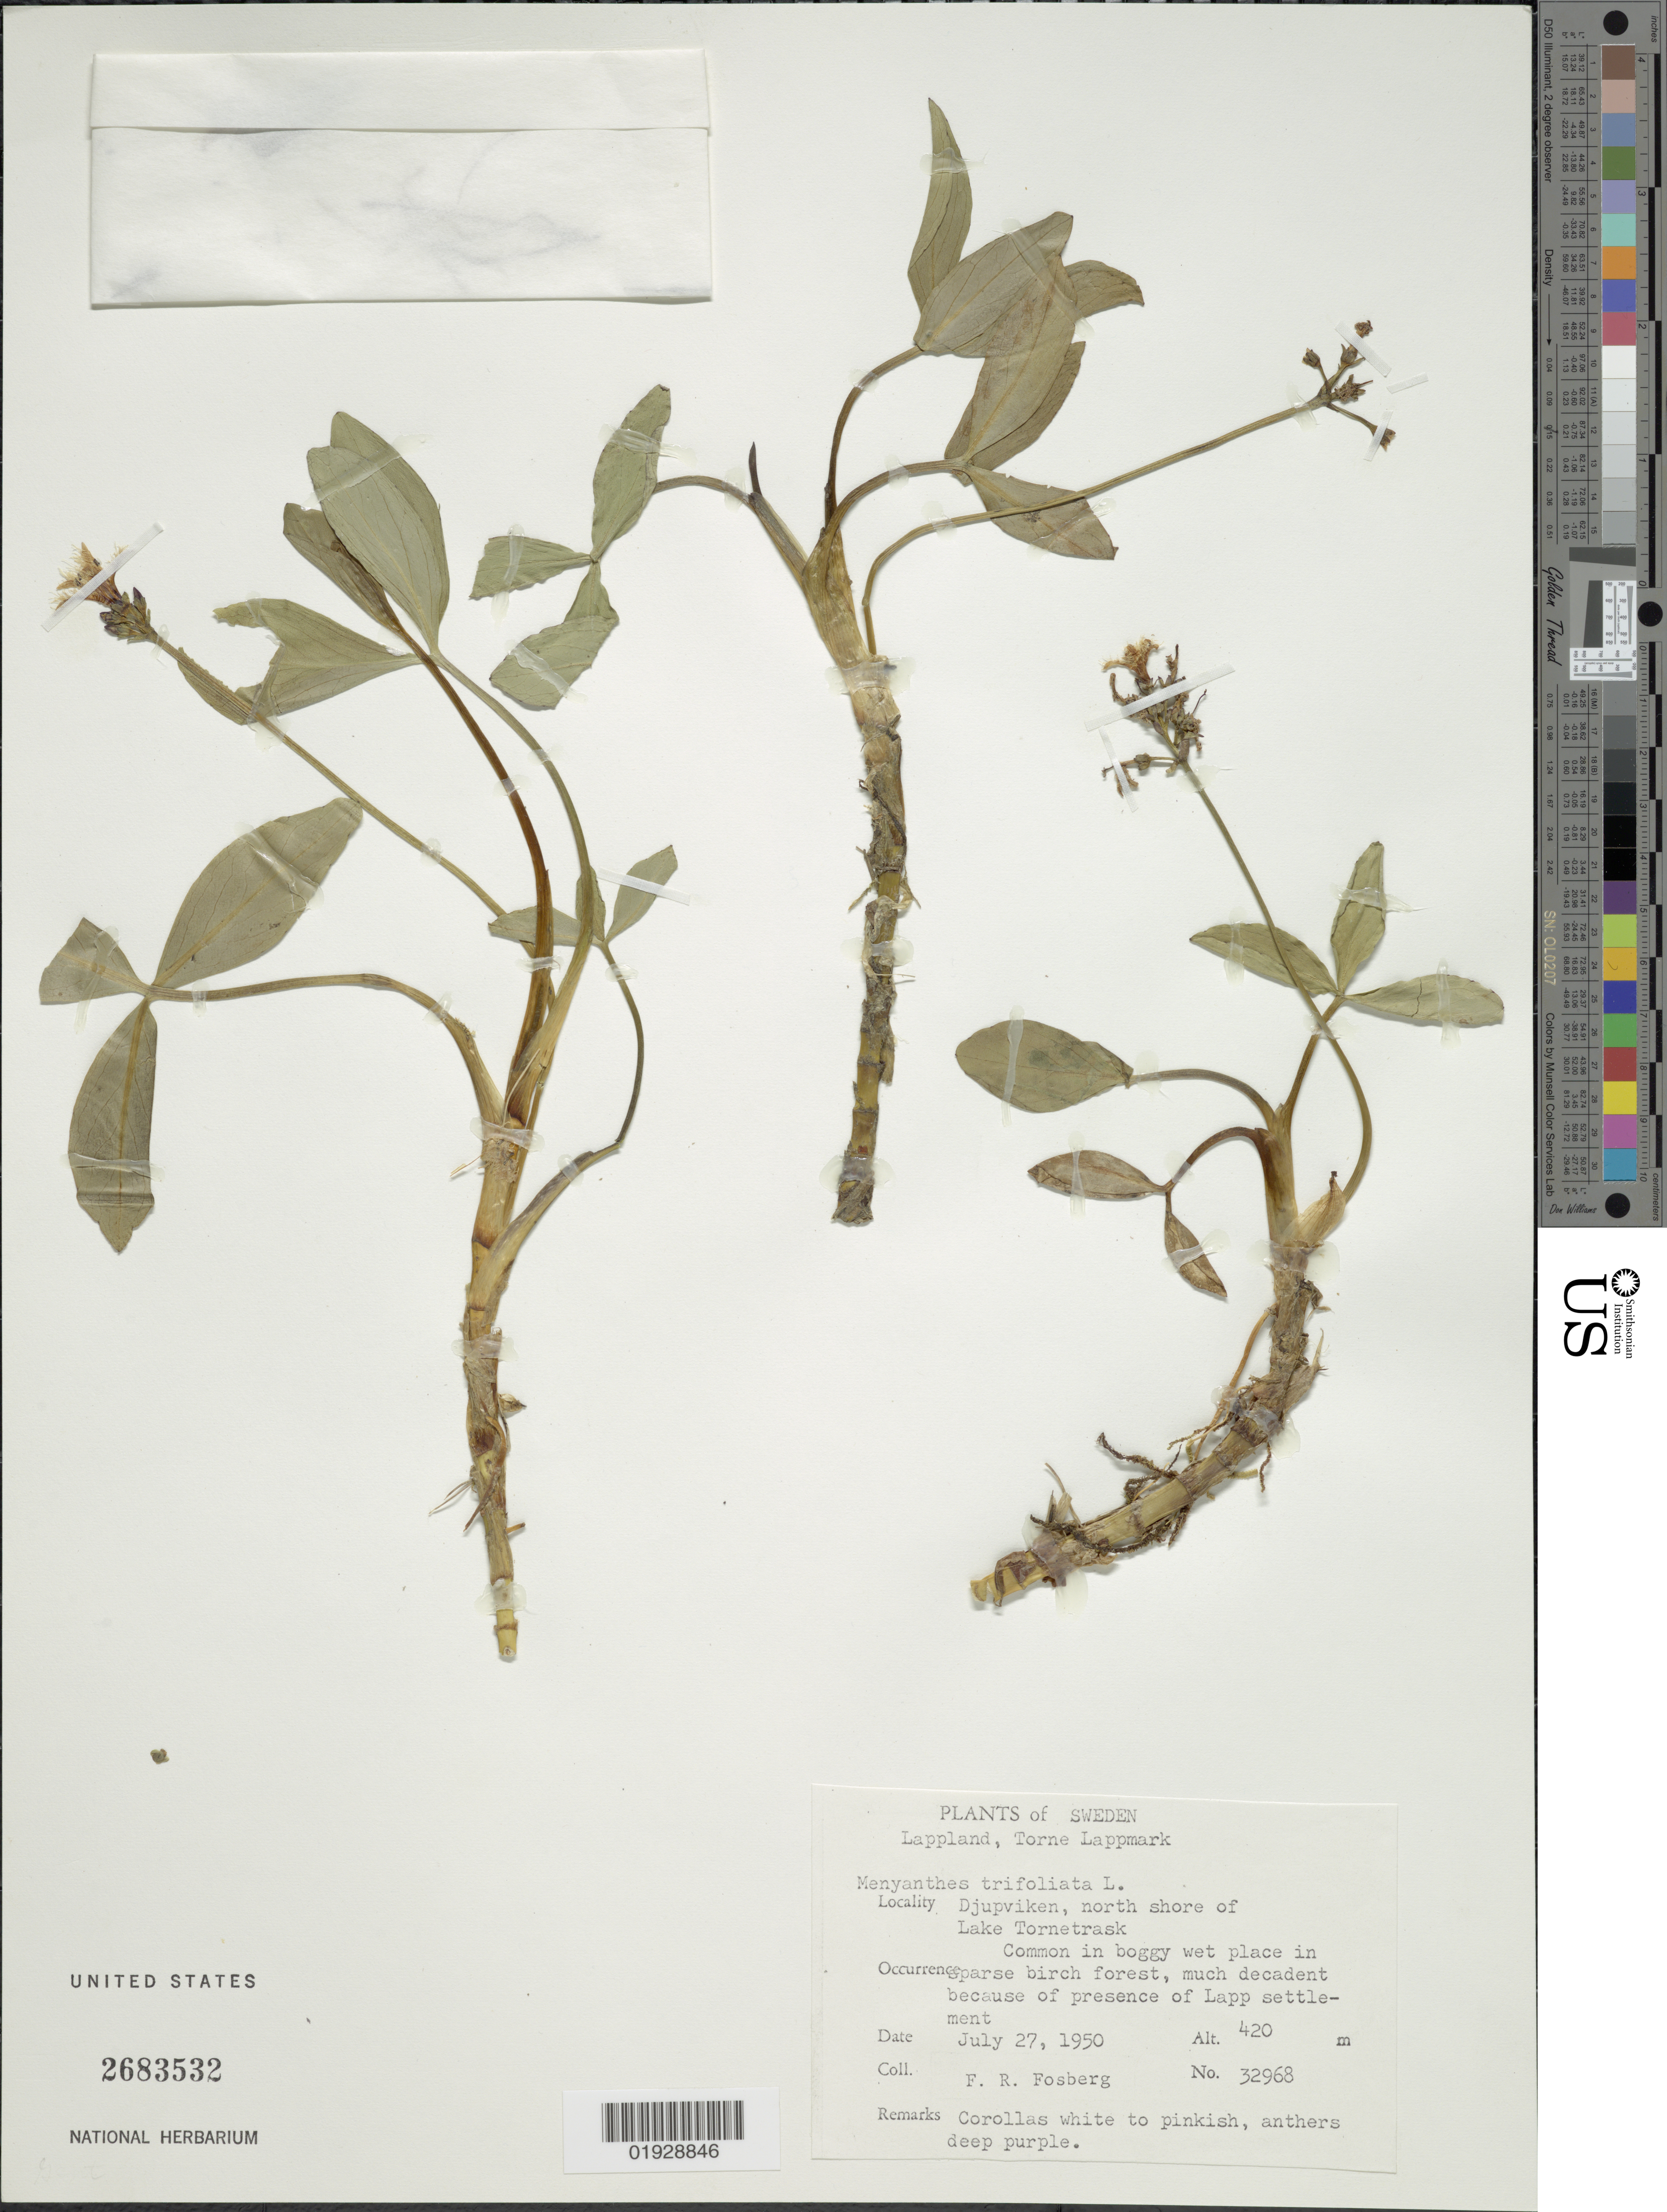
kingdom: Plantae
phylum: Tracheophyta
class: Magnoliopsida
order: Asterales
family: Menyanthaceae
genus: Menyanthes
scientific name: Menyanthes trifoliata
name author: L.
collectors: F. R. Fosberg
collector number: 32968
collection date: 1950-07-27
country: Finland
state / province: Lappi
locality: Sweden, Lappland, Torne Lappmark, Djupviken, north shore of Lake Tornetrask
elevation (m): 420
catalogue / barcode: US 2683532